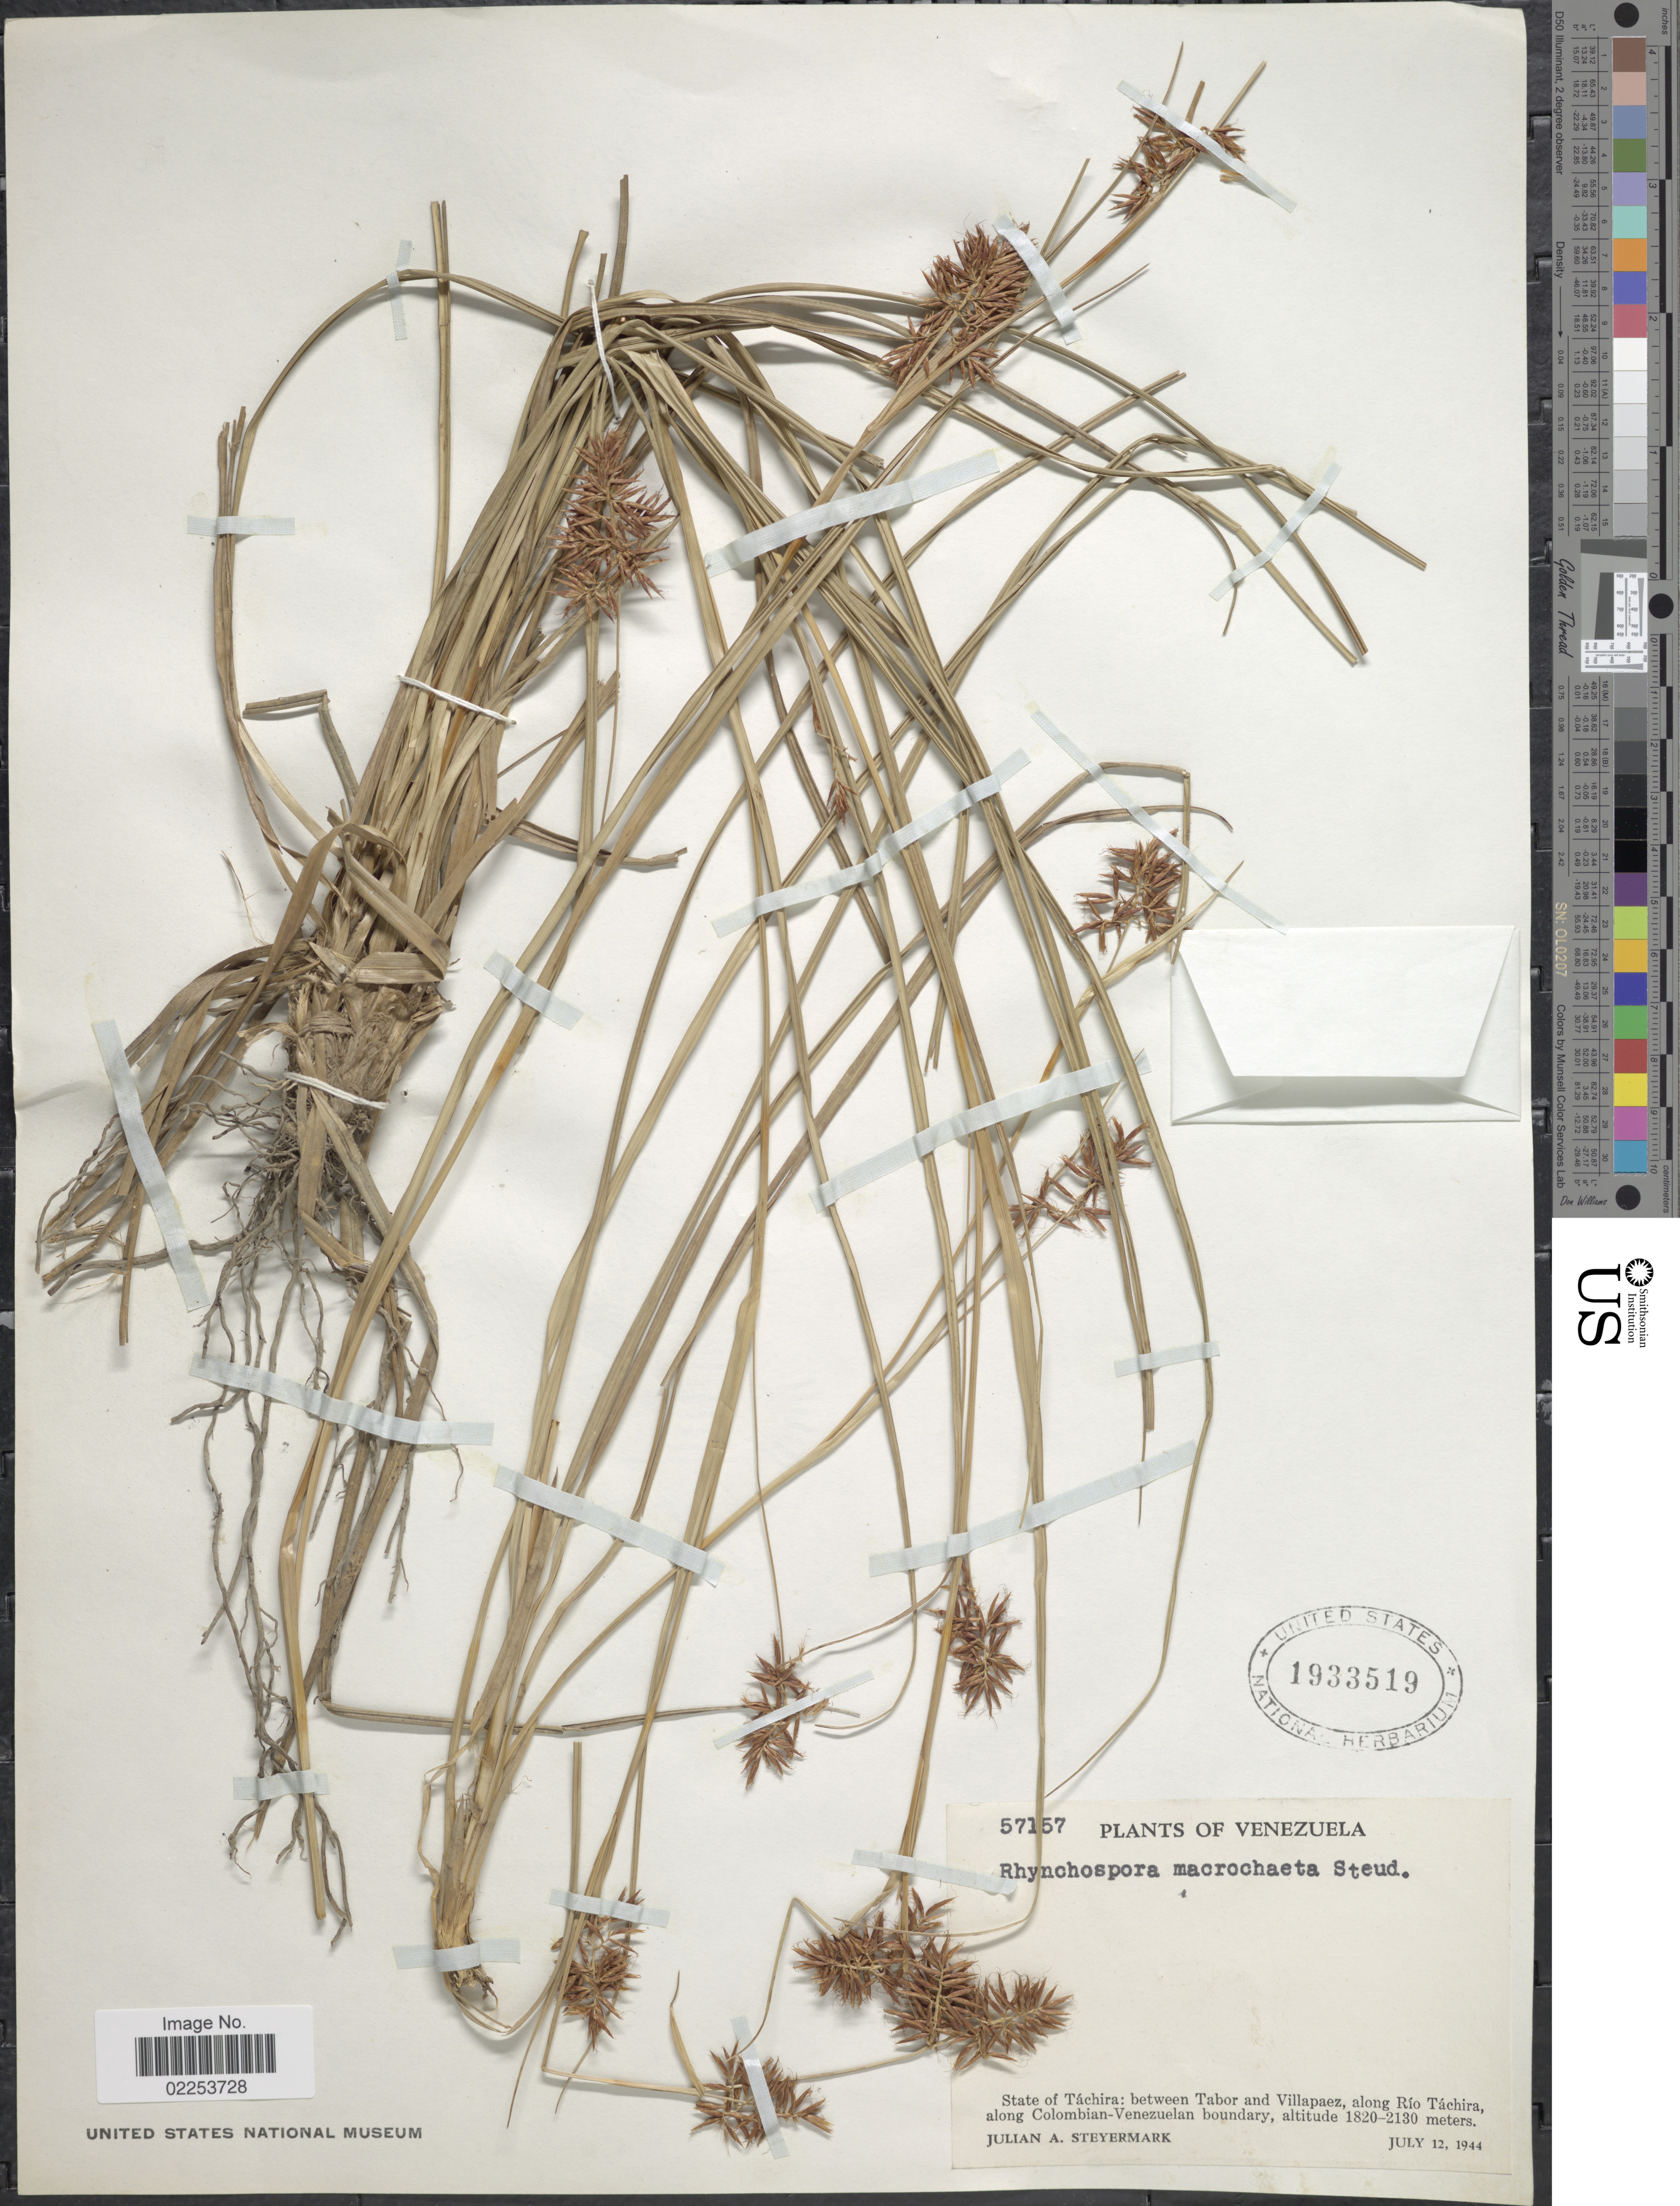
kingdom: Plantae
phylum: Tracheophyta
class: Liliopsida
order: Poales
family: Cyperaceae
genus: Rhynchospora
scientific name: Rhynchospora aristata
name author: Boeckeler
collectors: J. Steyermark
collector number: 57157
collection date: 1944-07-12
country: Venezuela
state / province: Tachira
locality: Between Tabor and Villapaez, along Rio Tachira, along Colombian-Venezuelan boundary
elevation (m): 1820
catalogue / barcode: US 1933519